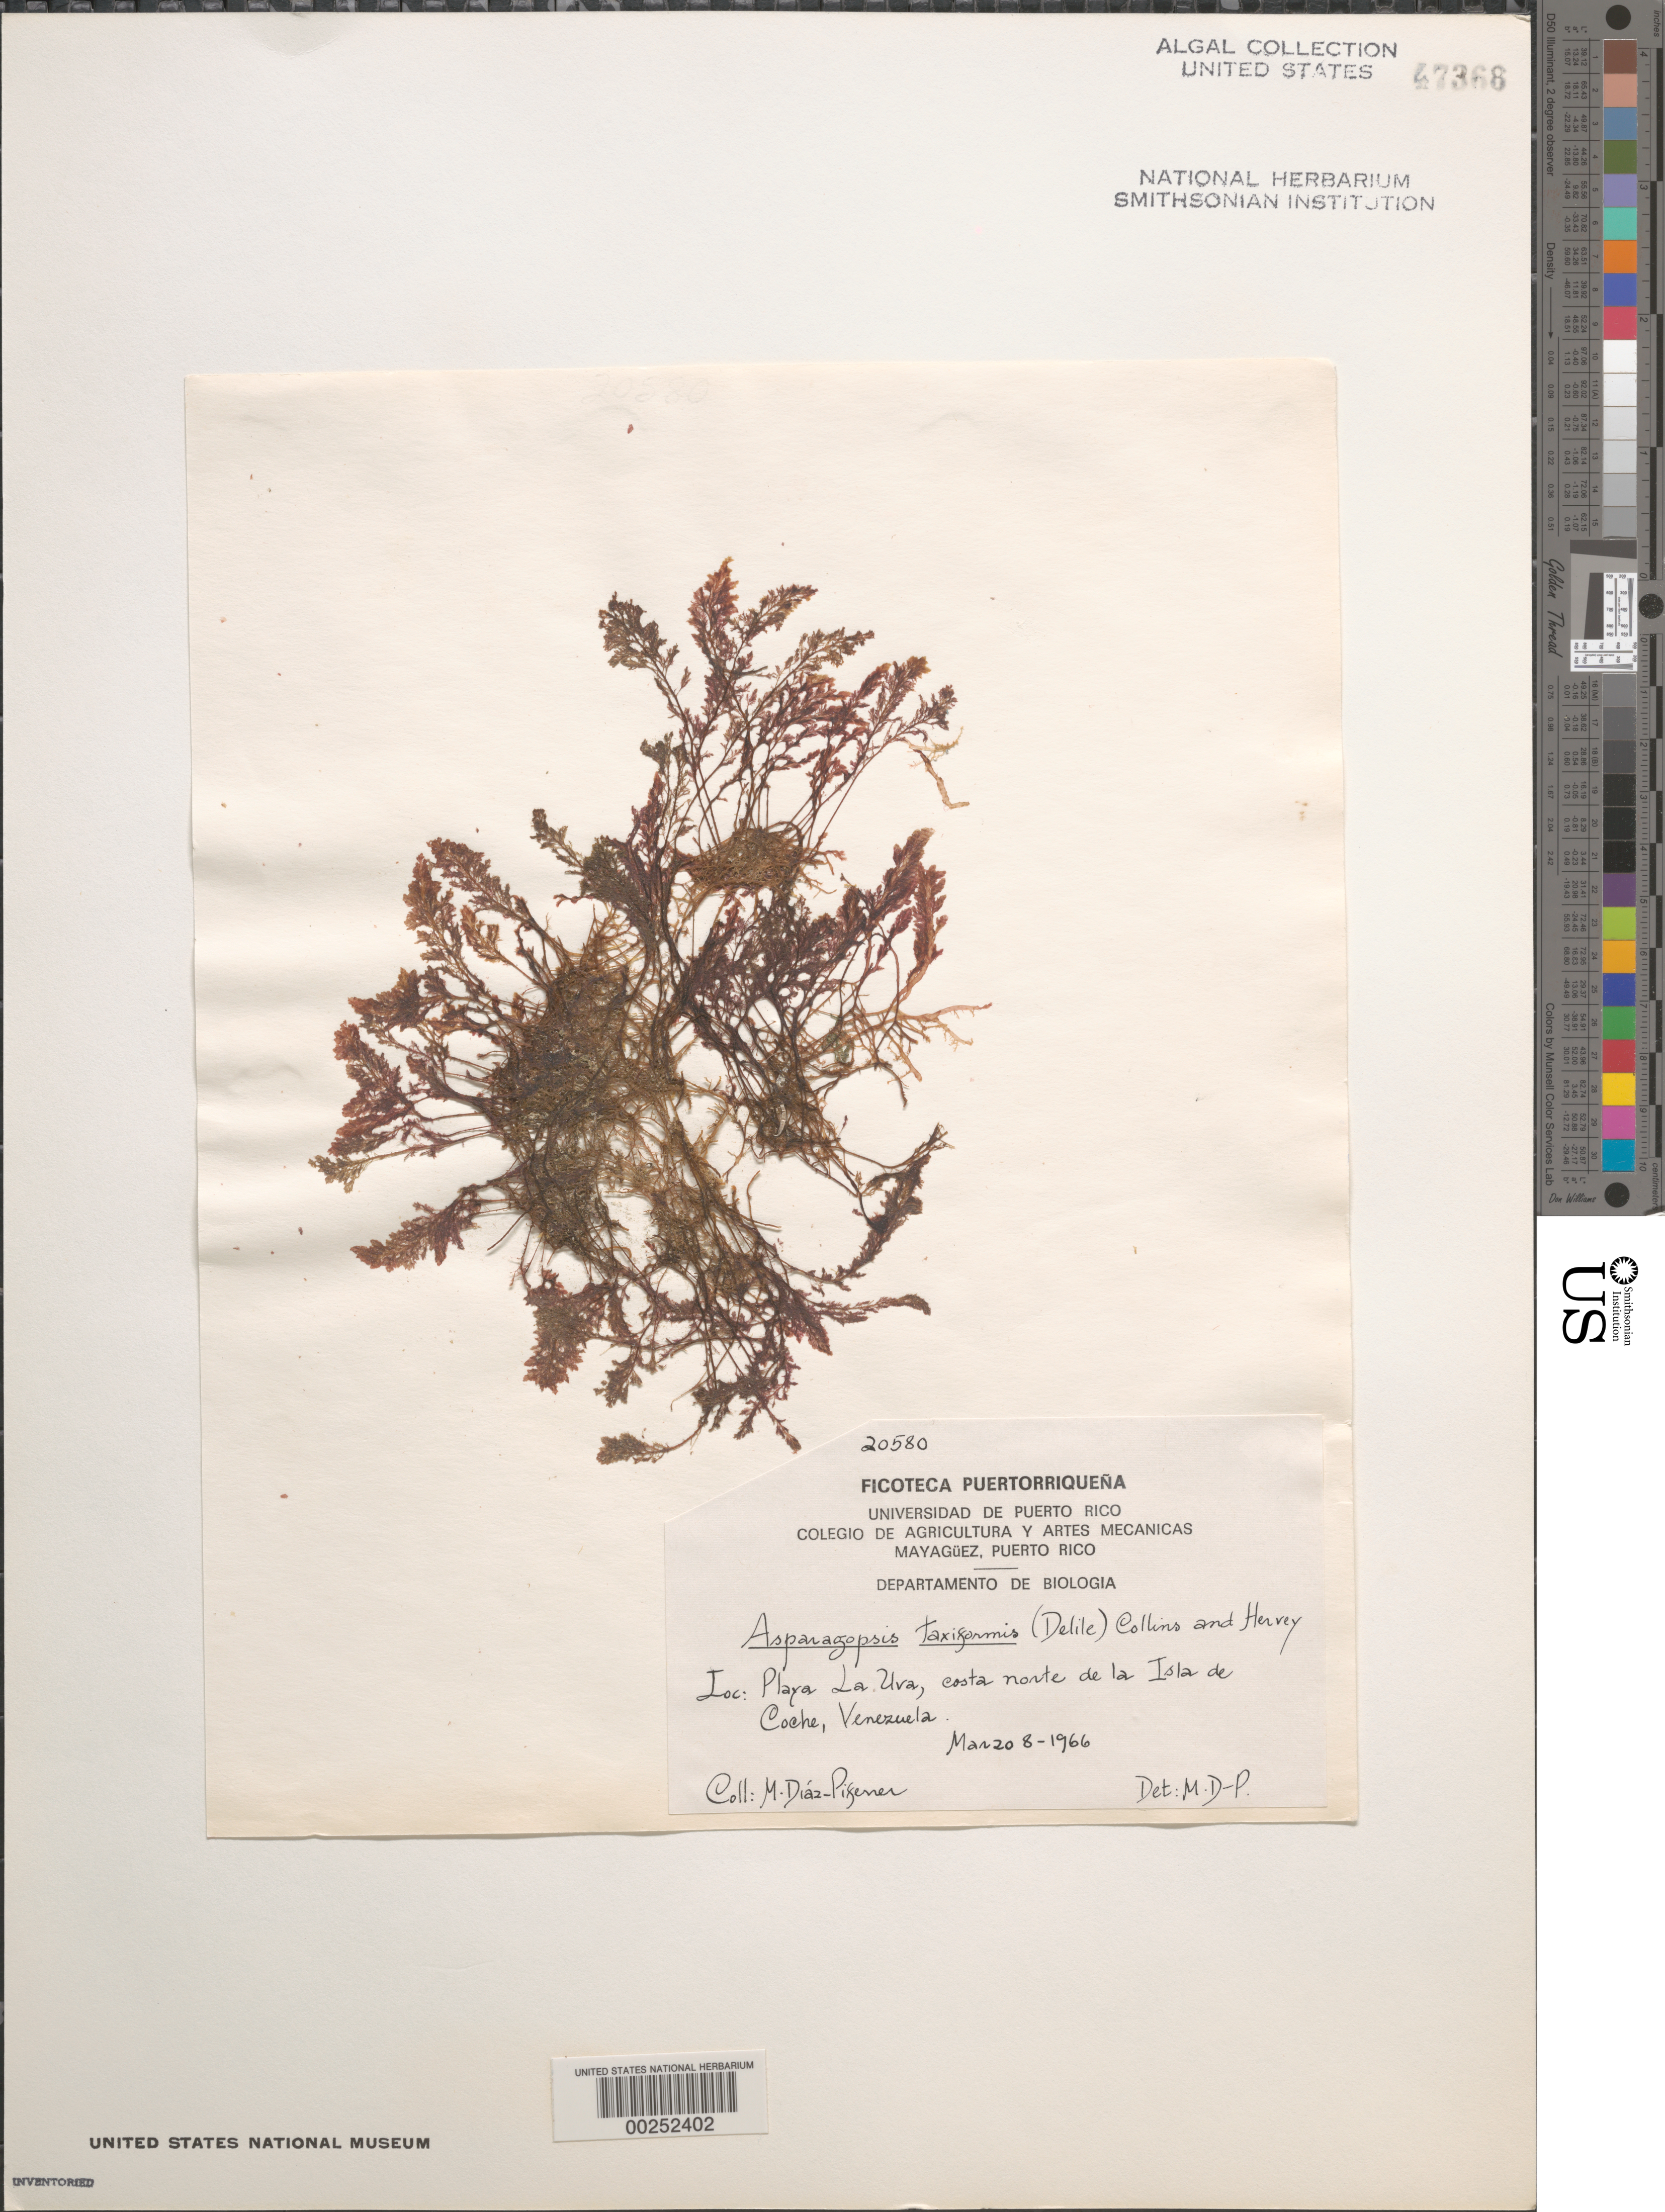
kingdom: Plantae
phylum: Rhodophyta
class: Florideophyceae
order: Bonnemaisoniales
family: Bonnemaisoniaceae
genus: Asparagopsis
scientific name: Asparagopsis taxiformis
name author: (Delile) Trevis.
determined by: Diaz-Piferrer, M.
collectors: M. Diaz-Piferrer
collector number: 20580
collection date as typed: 08 Mar 1966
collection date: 1966-03-08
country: Venezuela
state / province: Nueva Esparta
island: Coche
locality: Playa La Uva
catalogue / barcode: US 47368